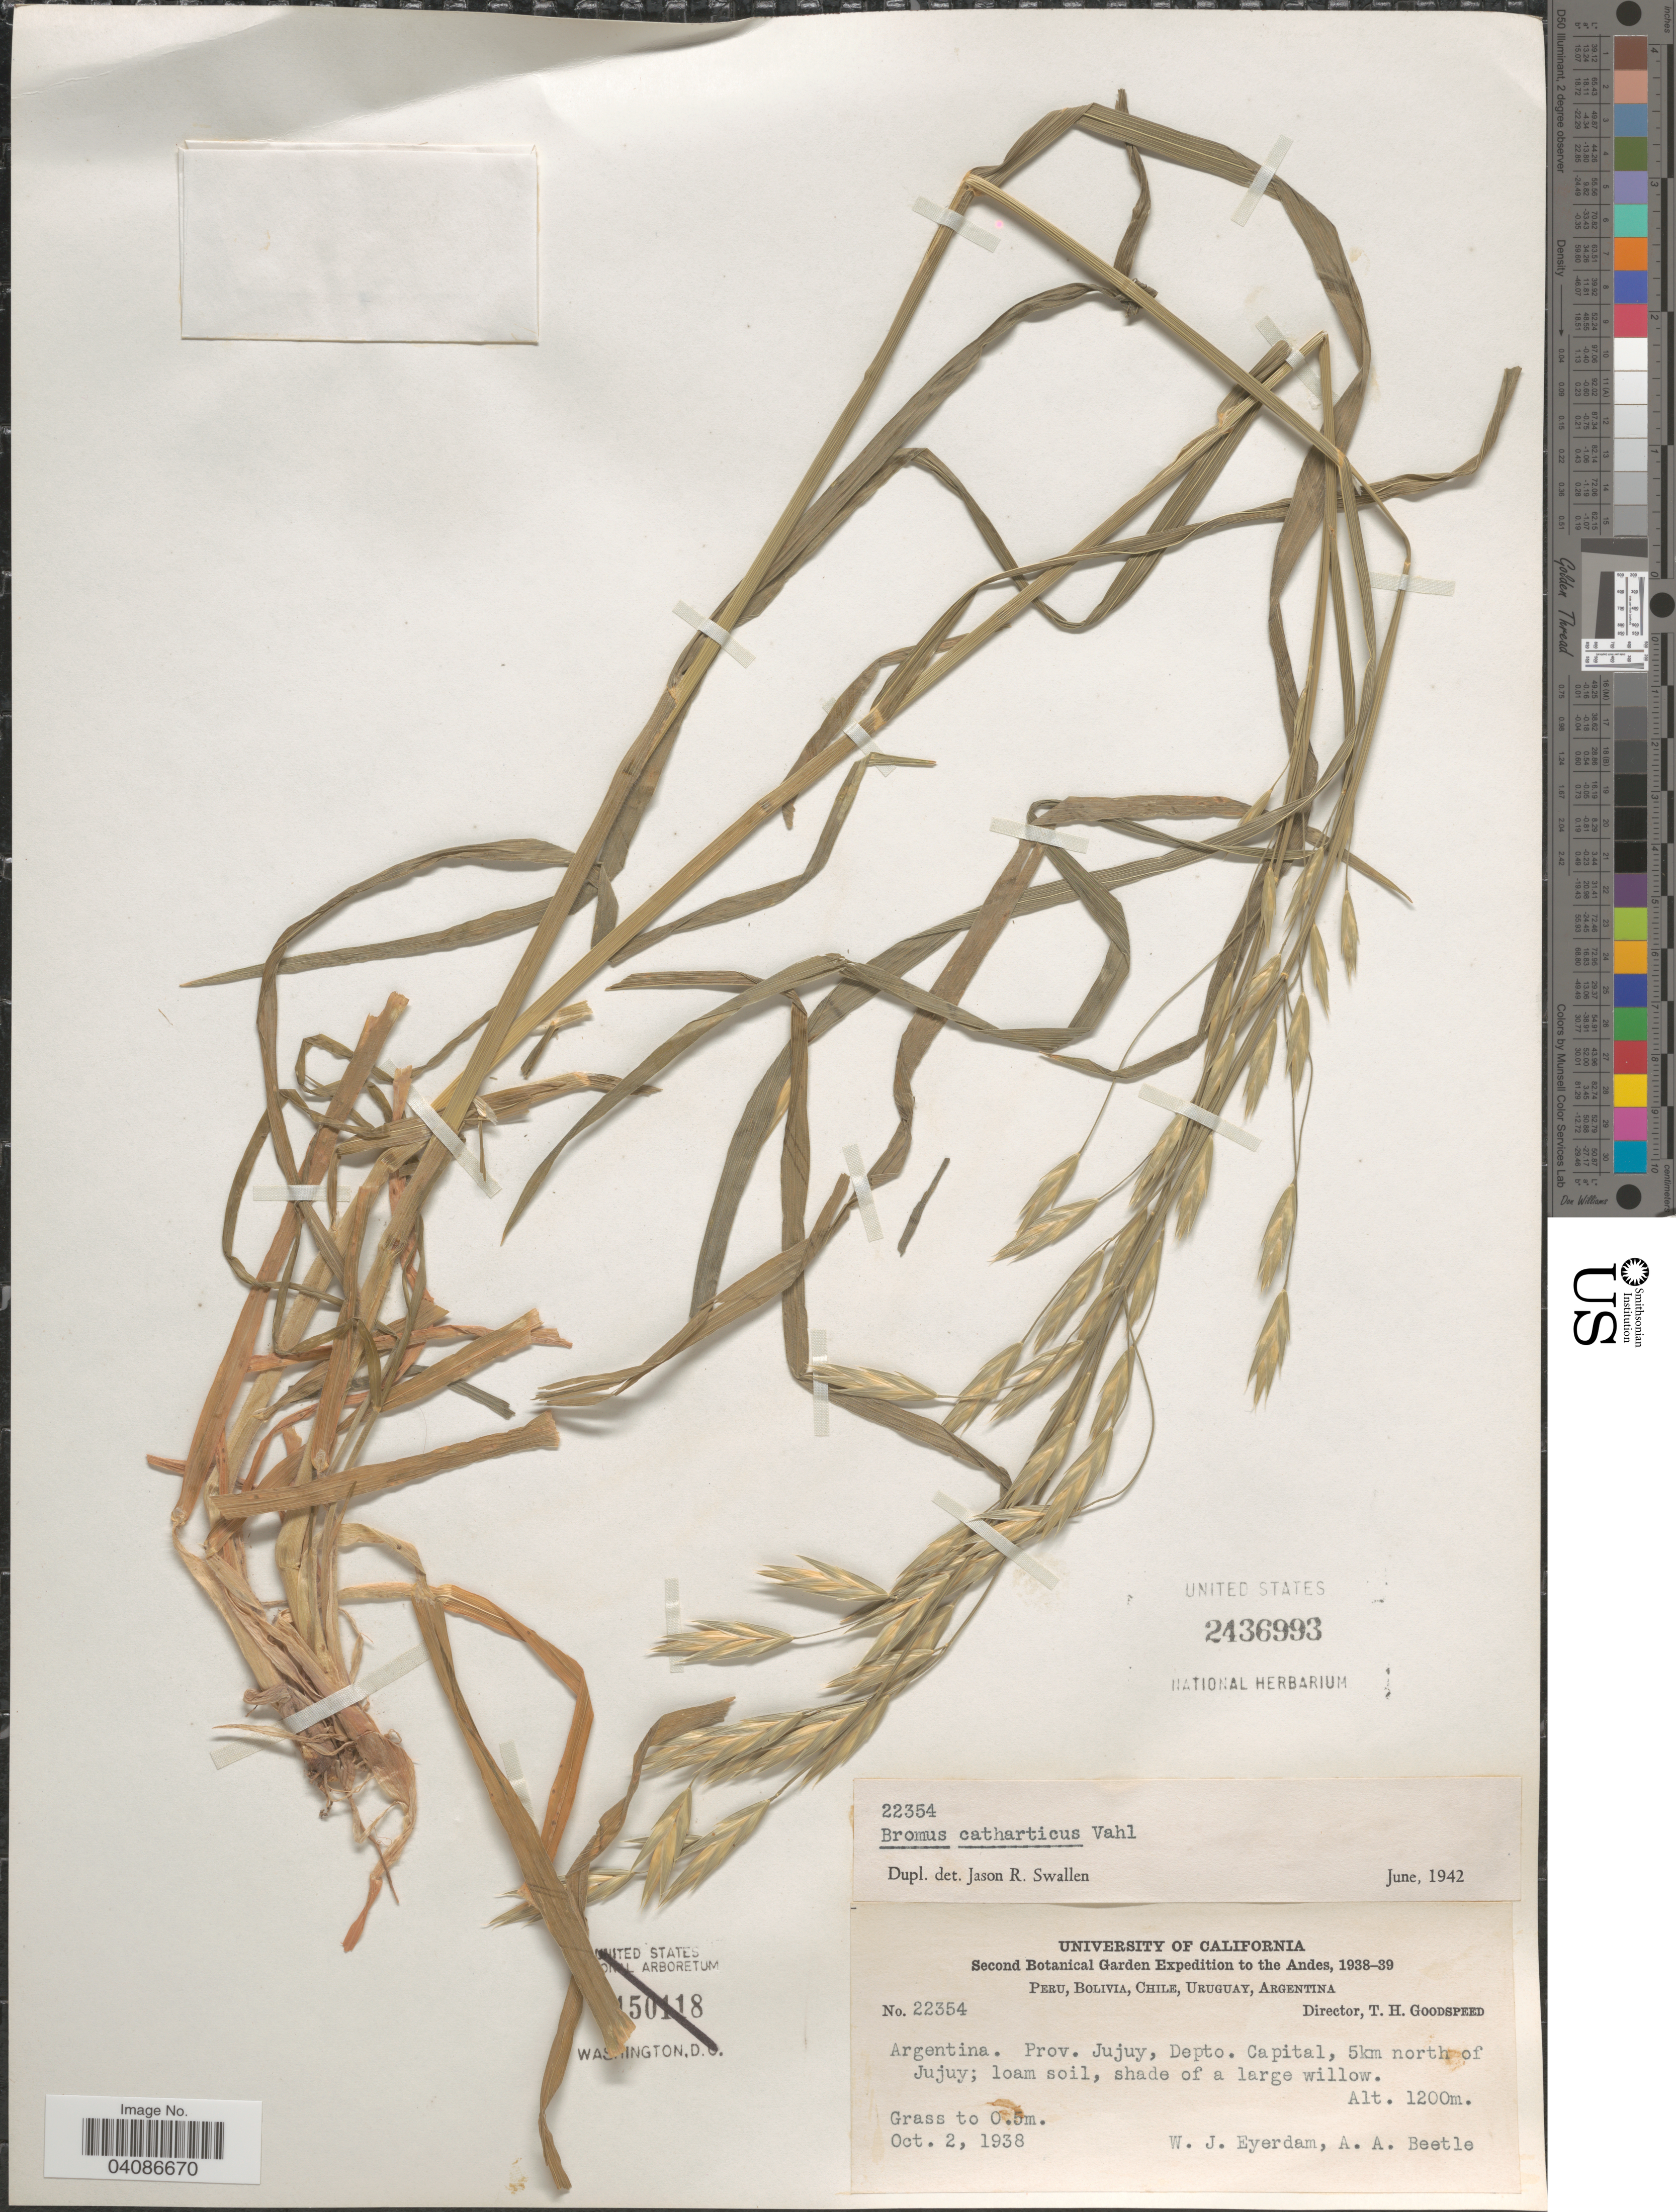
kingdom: Plantae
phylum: Tracheophyta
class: Liliopsida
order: Poales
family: Poaceae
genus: Bromus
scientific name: Bromus catharticus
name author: Vahl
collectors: W. J. Eyerdam & A. A. Beetle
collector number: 22354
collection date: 1938-10-02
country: Argentina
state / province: Jujuy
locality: Depto. Capital, 5km north of Jujuy.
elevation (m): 1200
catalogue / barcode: US 2436993